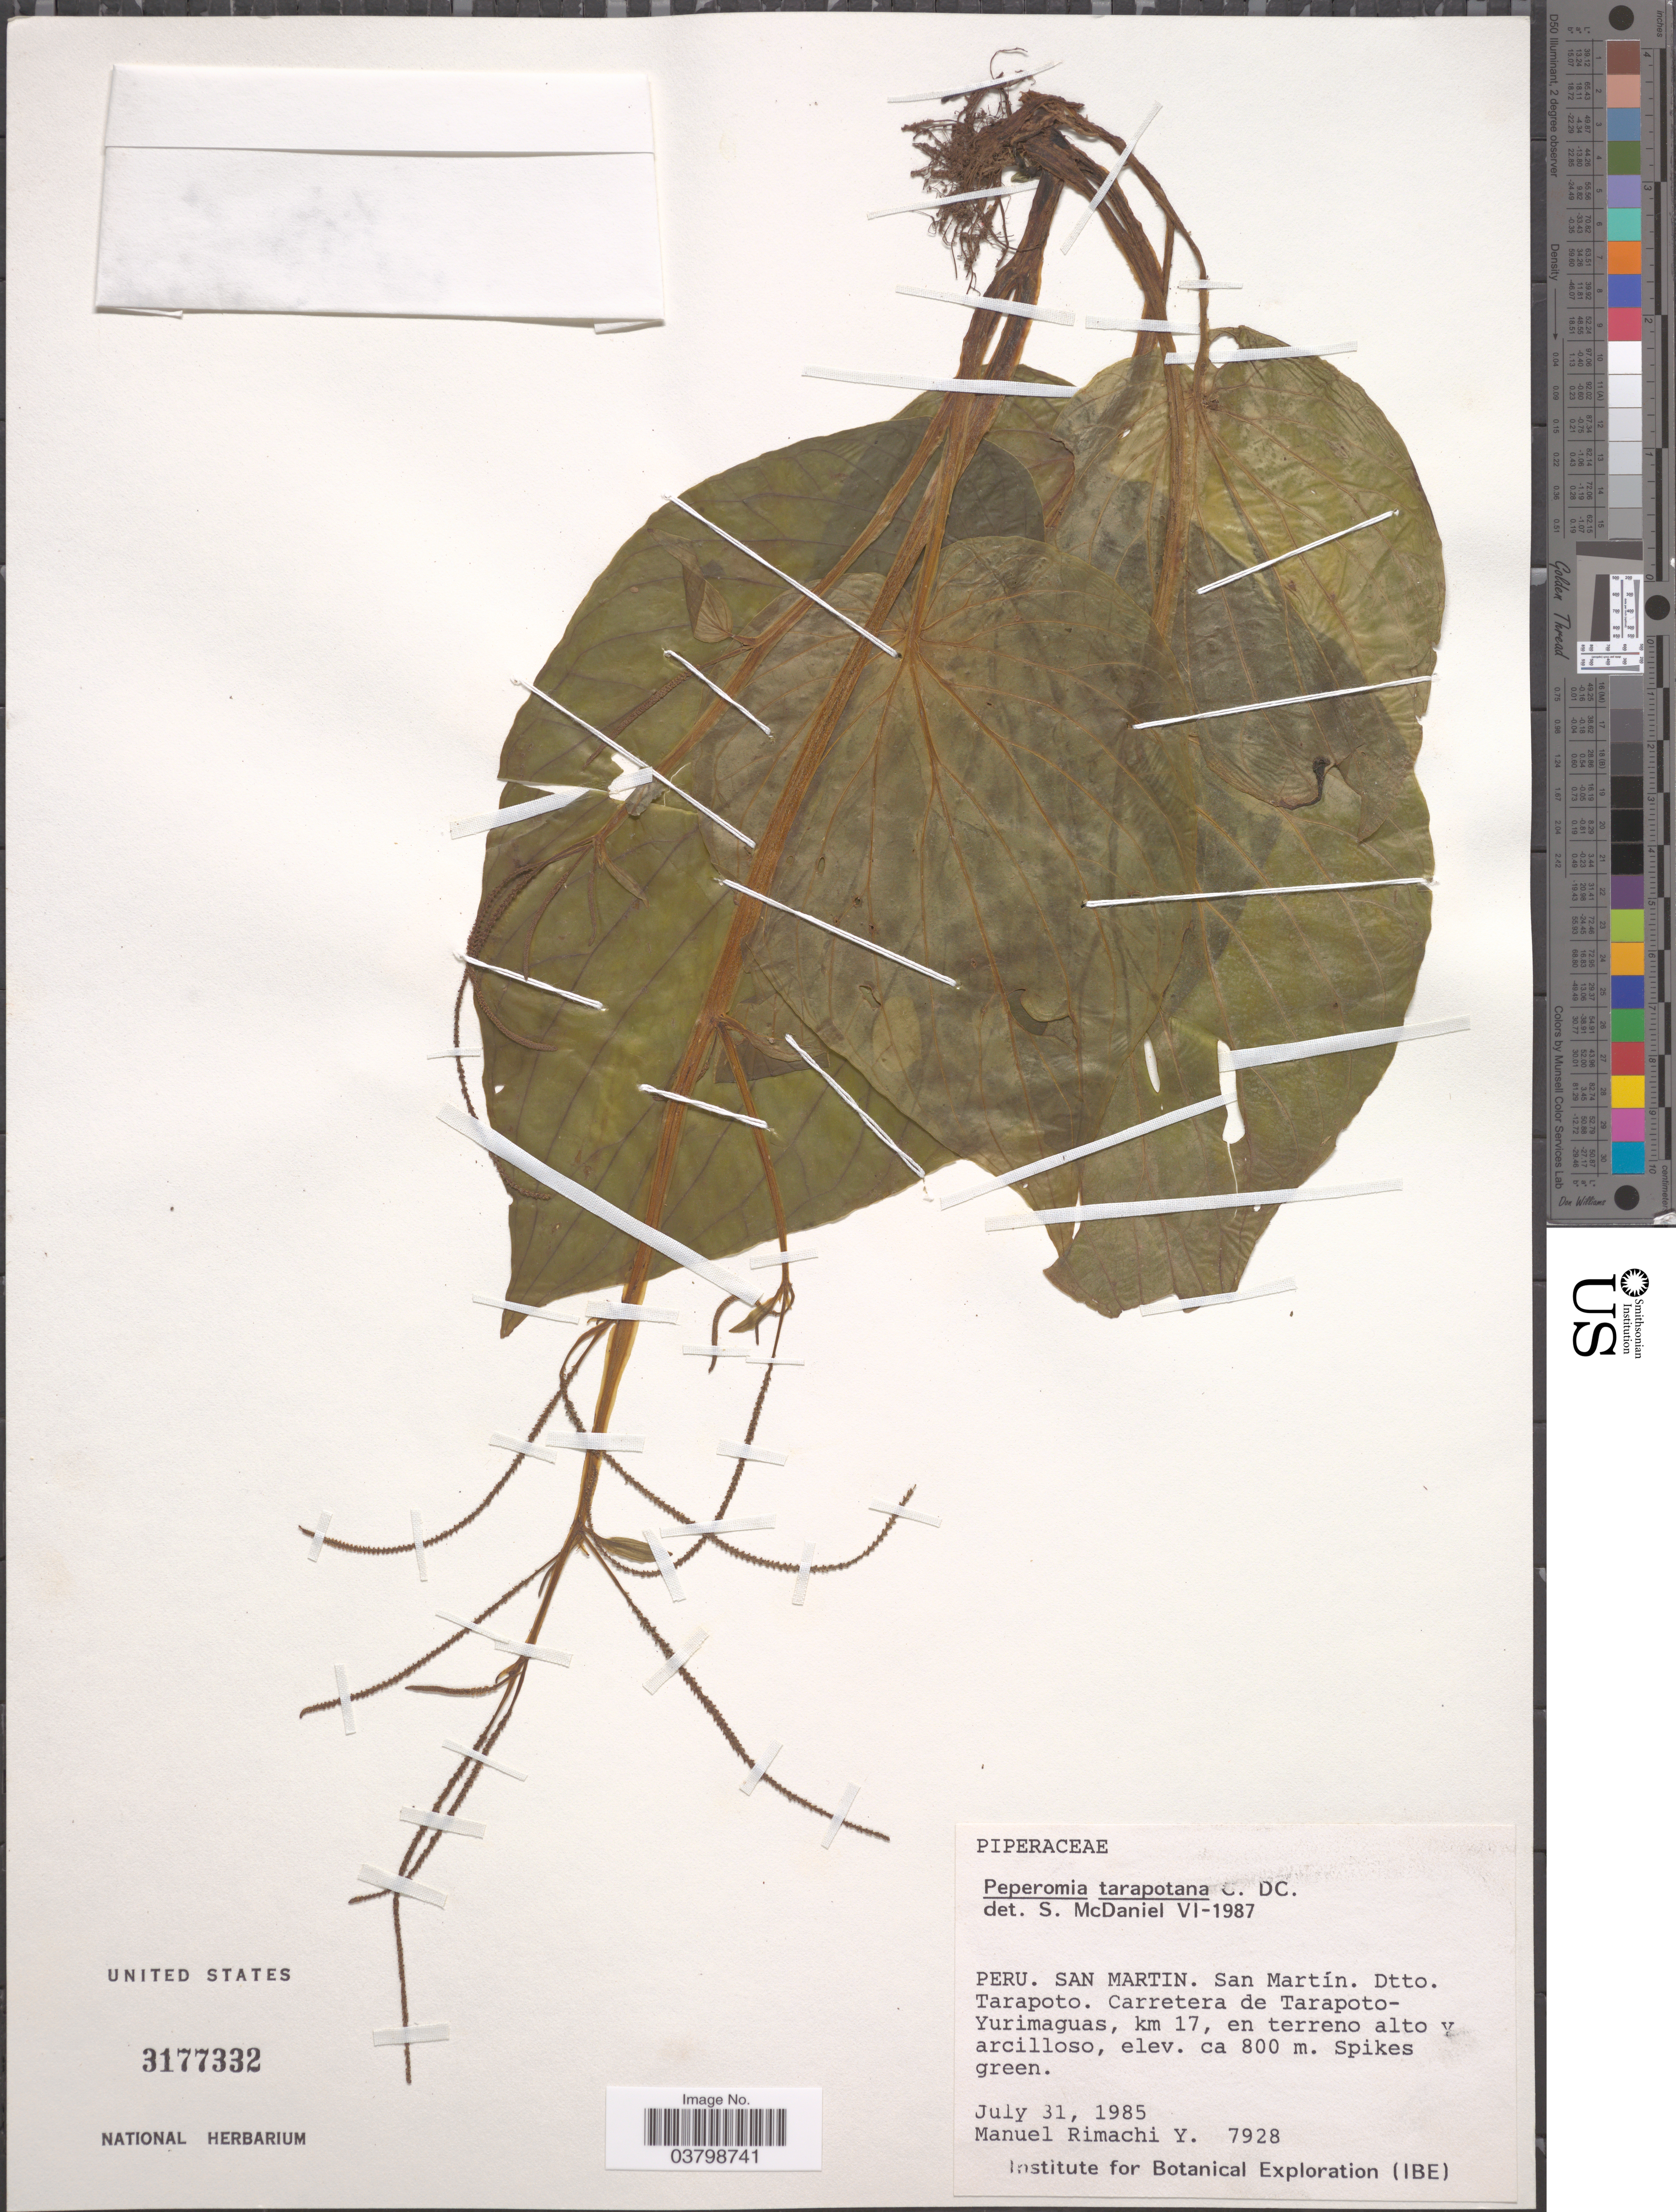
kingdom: Plantae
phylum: Tracheophyta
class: Magnoliopsida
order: Piperales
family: Piperaceae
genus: Peperomia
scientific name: Peperomia tarapotana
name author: C. DC.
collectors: M. Rimachi Y.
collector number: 7928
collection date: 1985-07-31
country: Peru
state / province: San Martín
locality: San Martín. Dtto. Tarapoto. Carretera de Tarapoto-Yurimaguas, km 17.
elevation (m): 800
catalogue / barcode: US 3177332